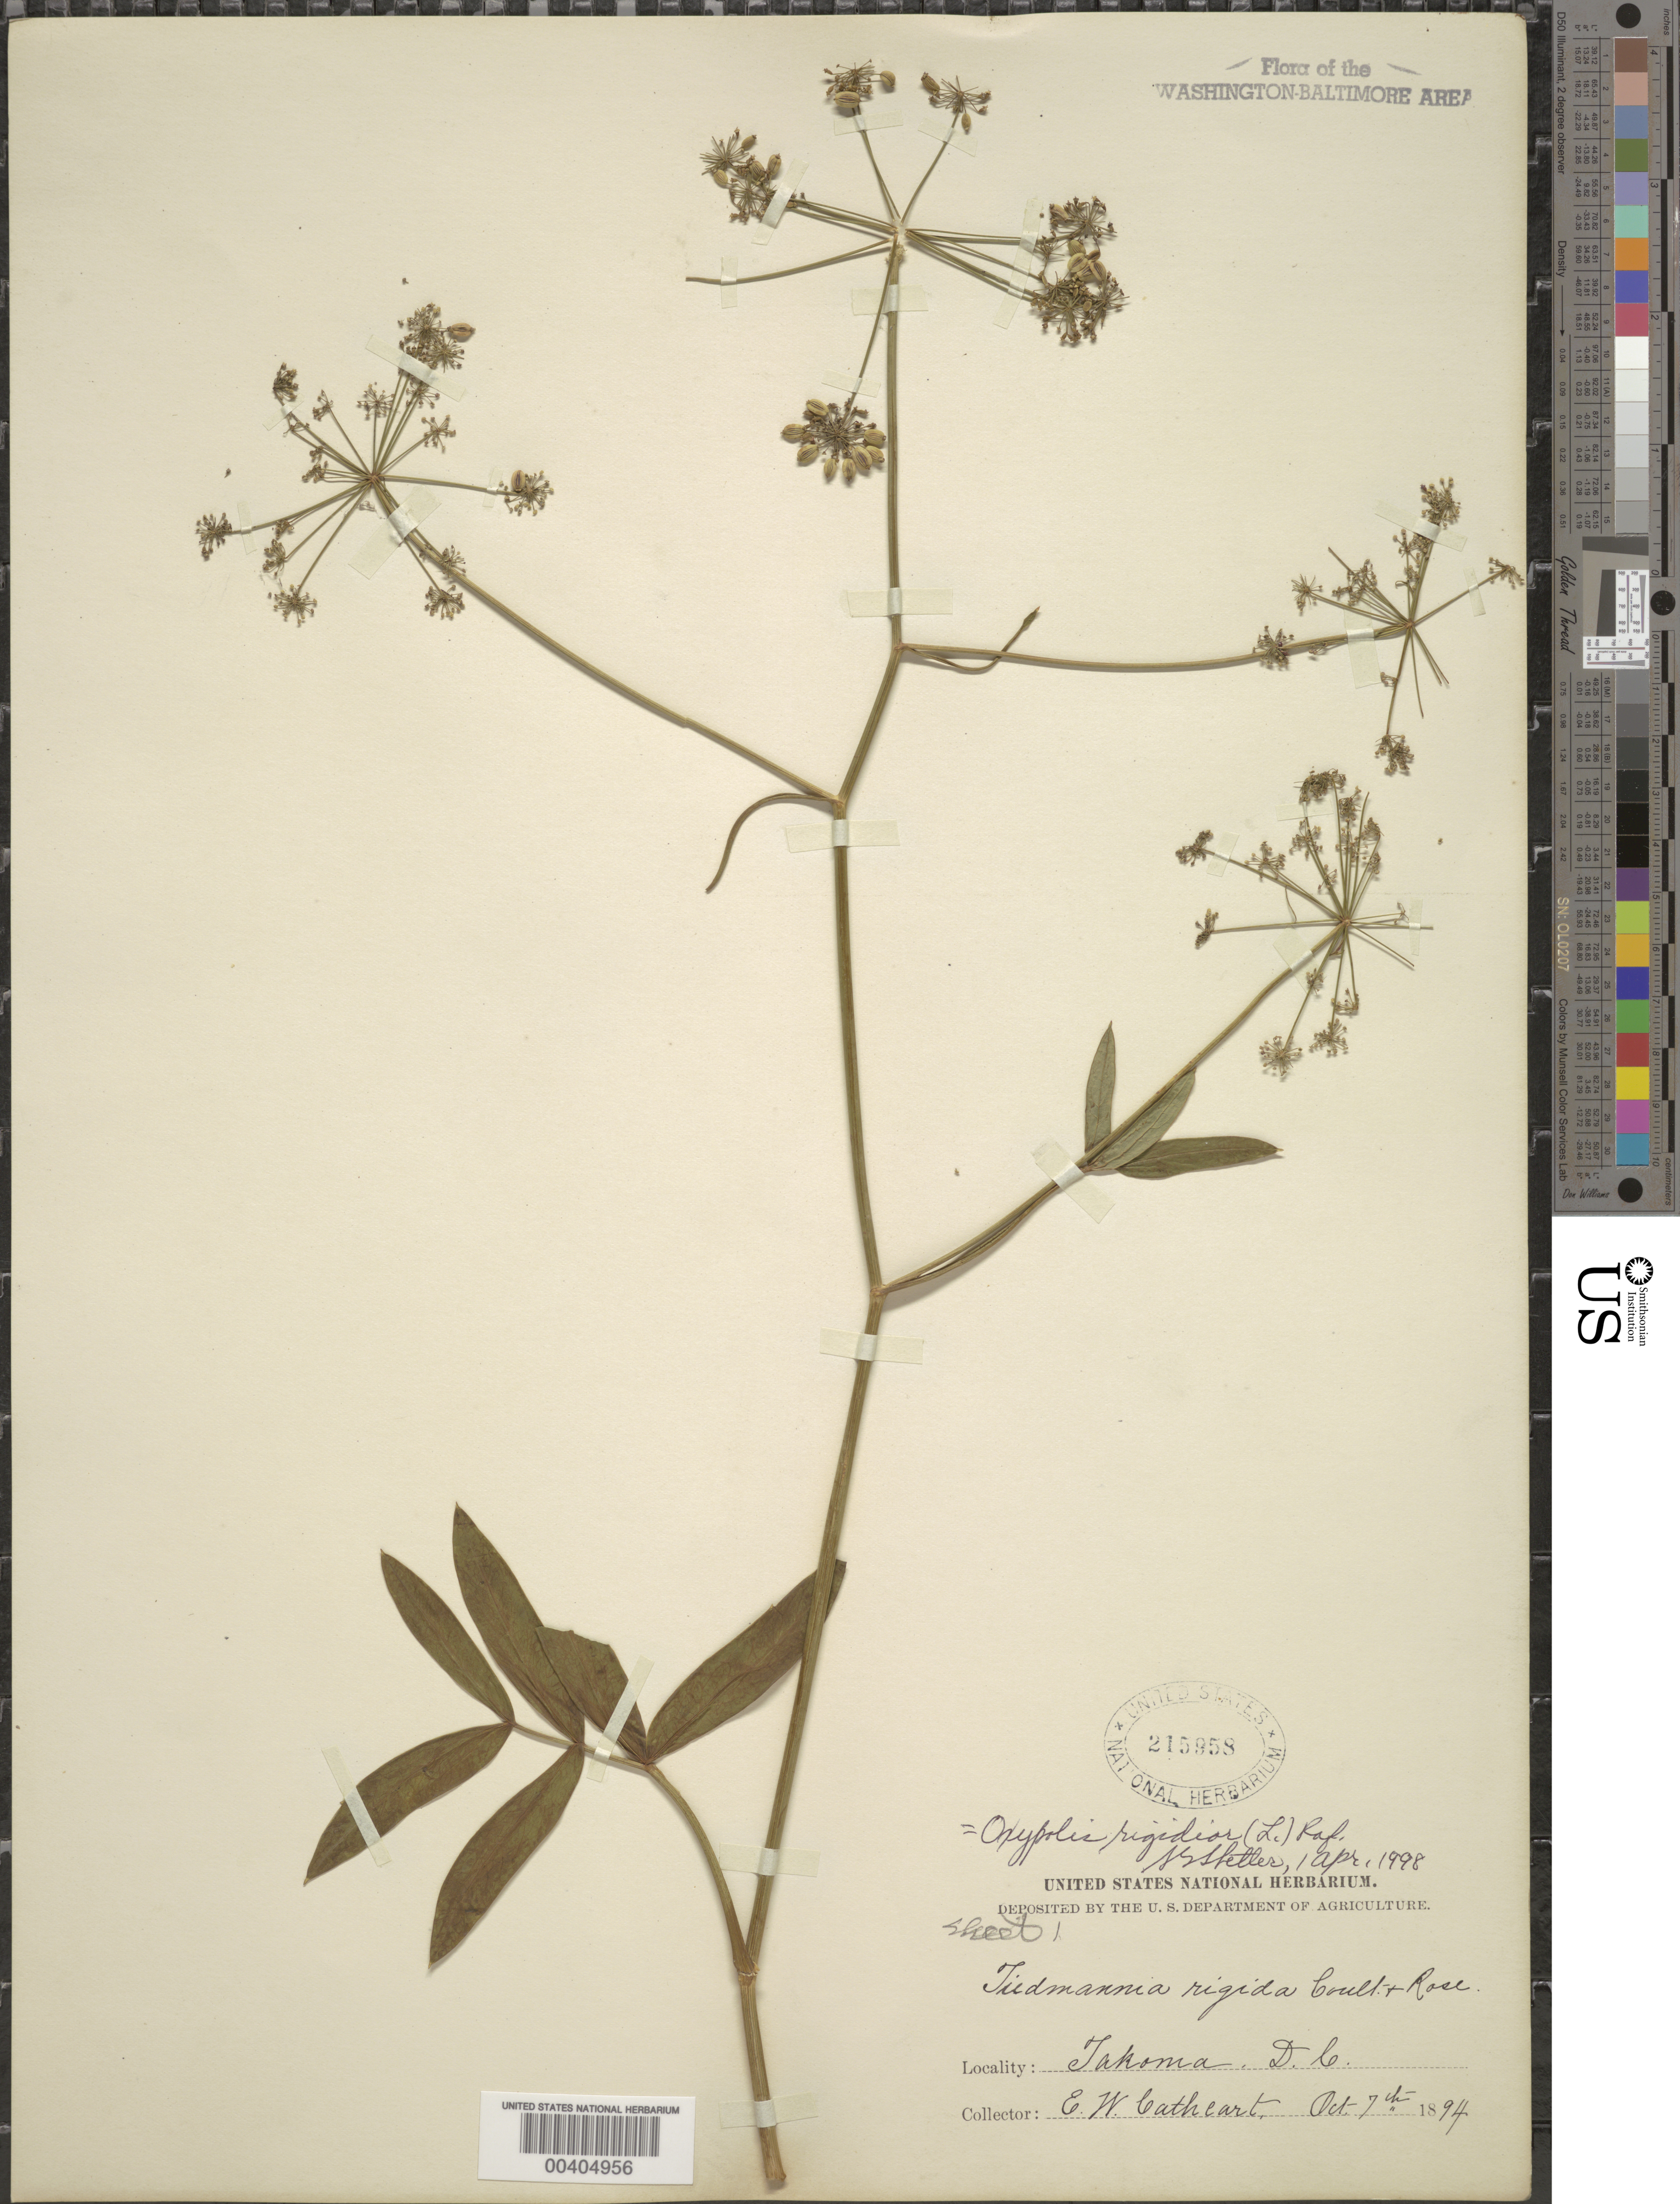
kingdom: Plantae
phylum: Tracheophyta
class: Magnoliopsida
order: Apiales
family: Apiaceae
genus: Oxypolis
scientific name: Oxypolis rigidior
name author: (L.) Raf.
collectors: E. Cathcart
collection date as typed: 07 Oct 1894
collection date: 1894-10-07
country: United States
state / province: District of Columbia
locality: Takoma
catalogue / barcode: US 215958